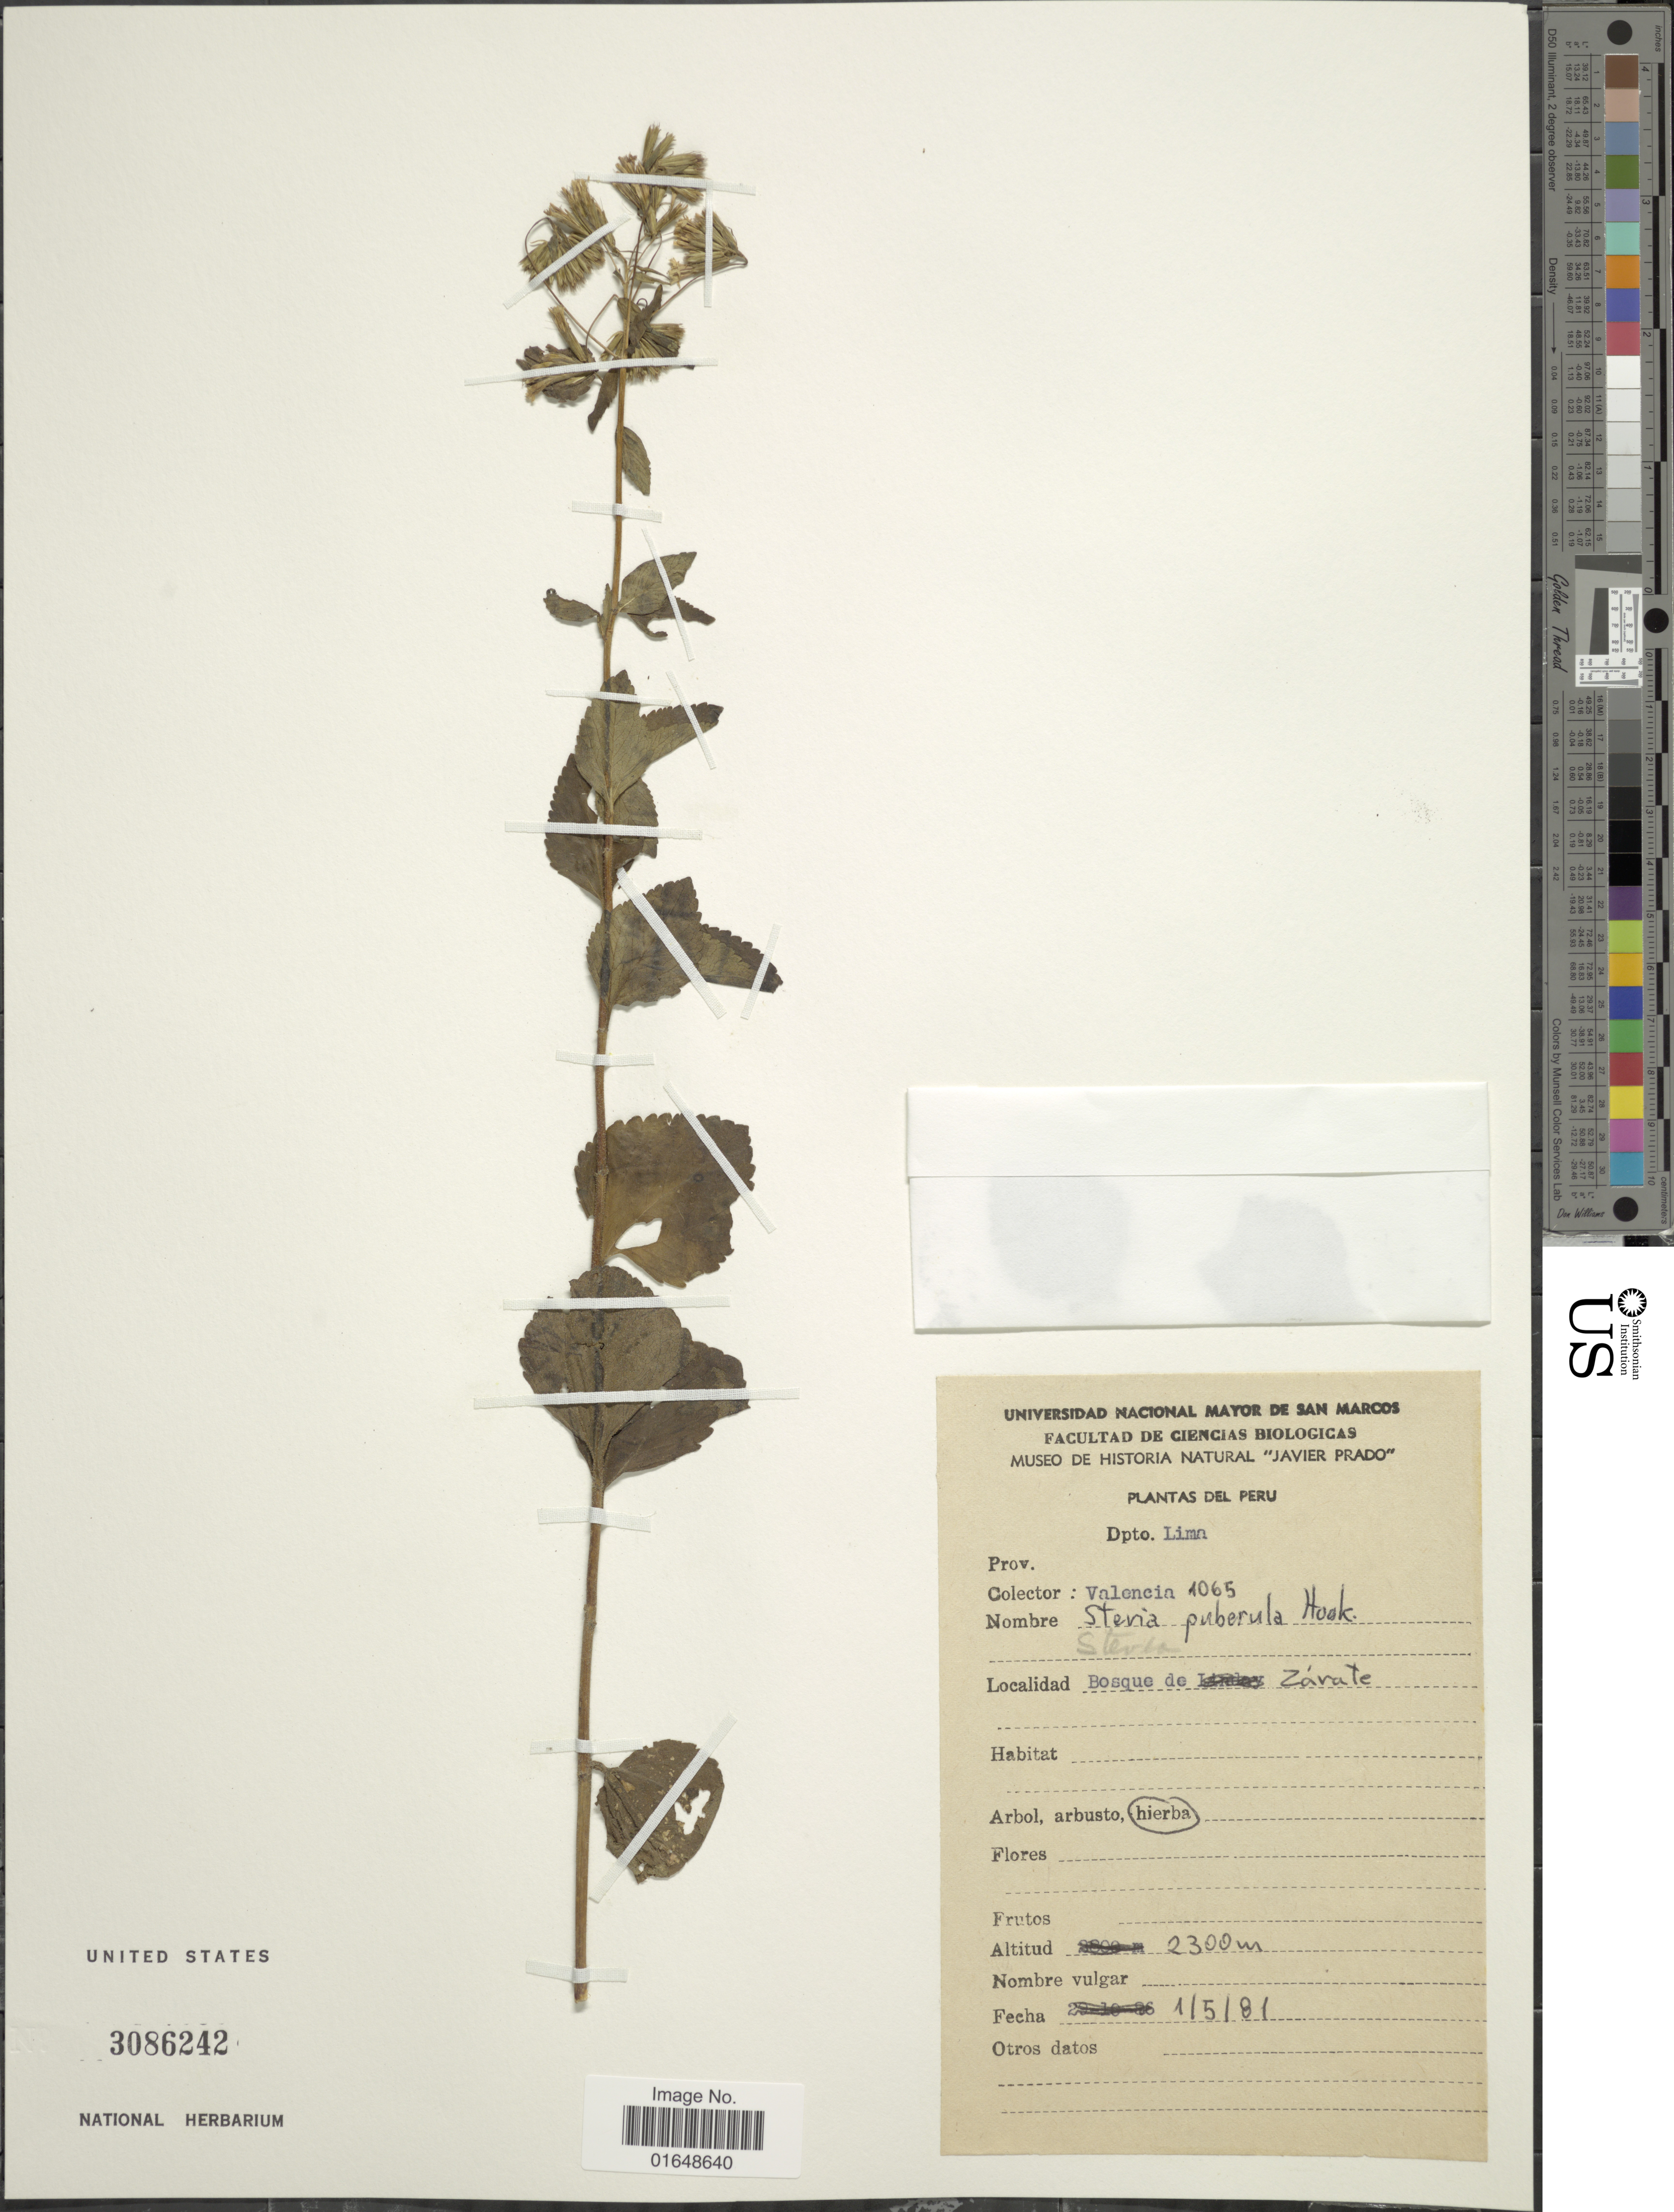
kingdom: Plantae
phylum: Tracheophyta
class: Magnoliopsida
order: Asterales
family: Asteraceae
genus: Stevia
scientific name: Stevia puberula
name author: Hook.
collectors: -. Valencia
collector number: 4065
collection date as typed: Transcribed d/m/y: 1/5/81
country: Peru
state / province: Lima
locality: Dpto. Lima. Bosque de Zárate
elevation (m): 2300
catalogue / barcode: US 3086242